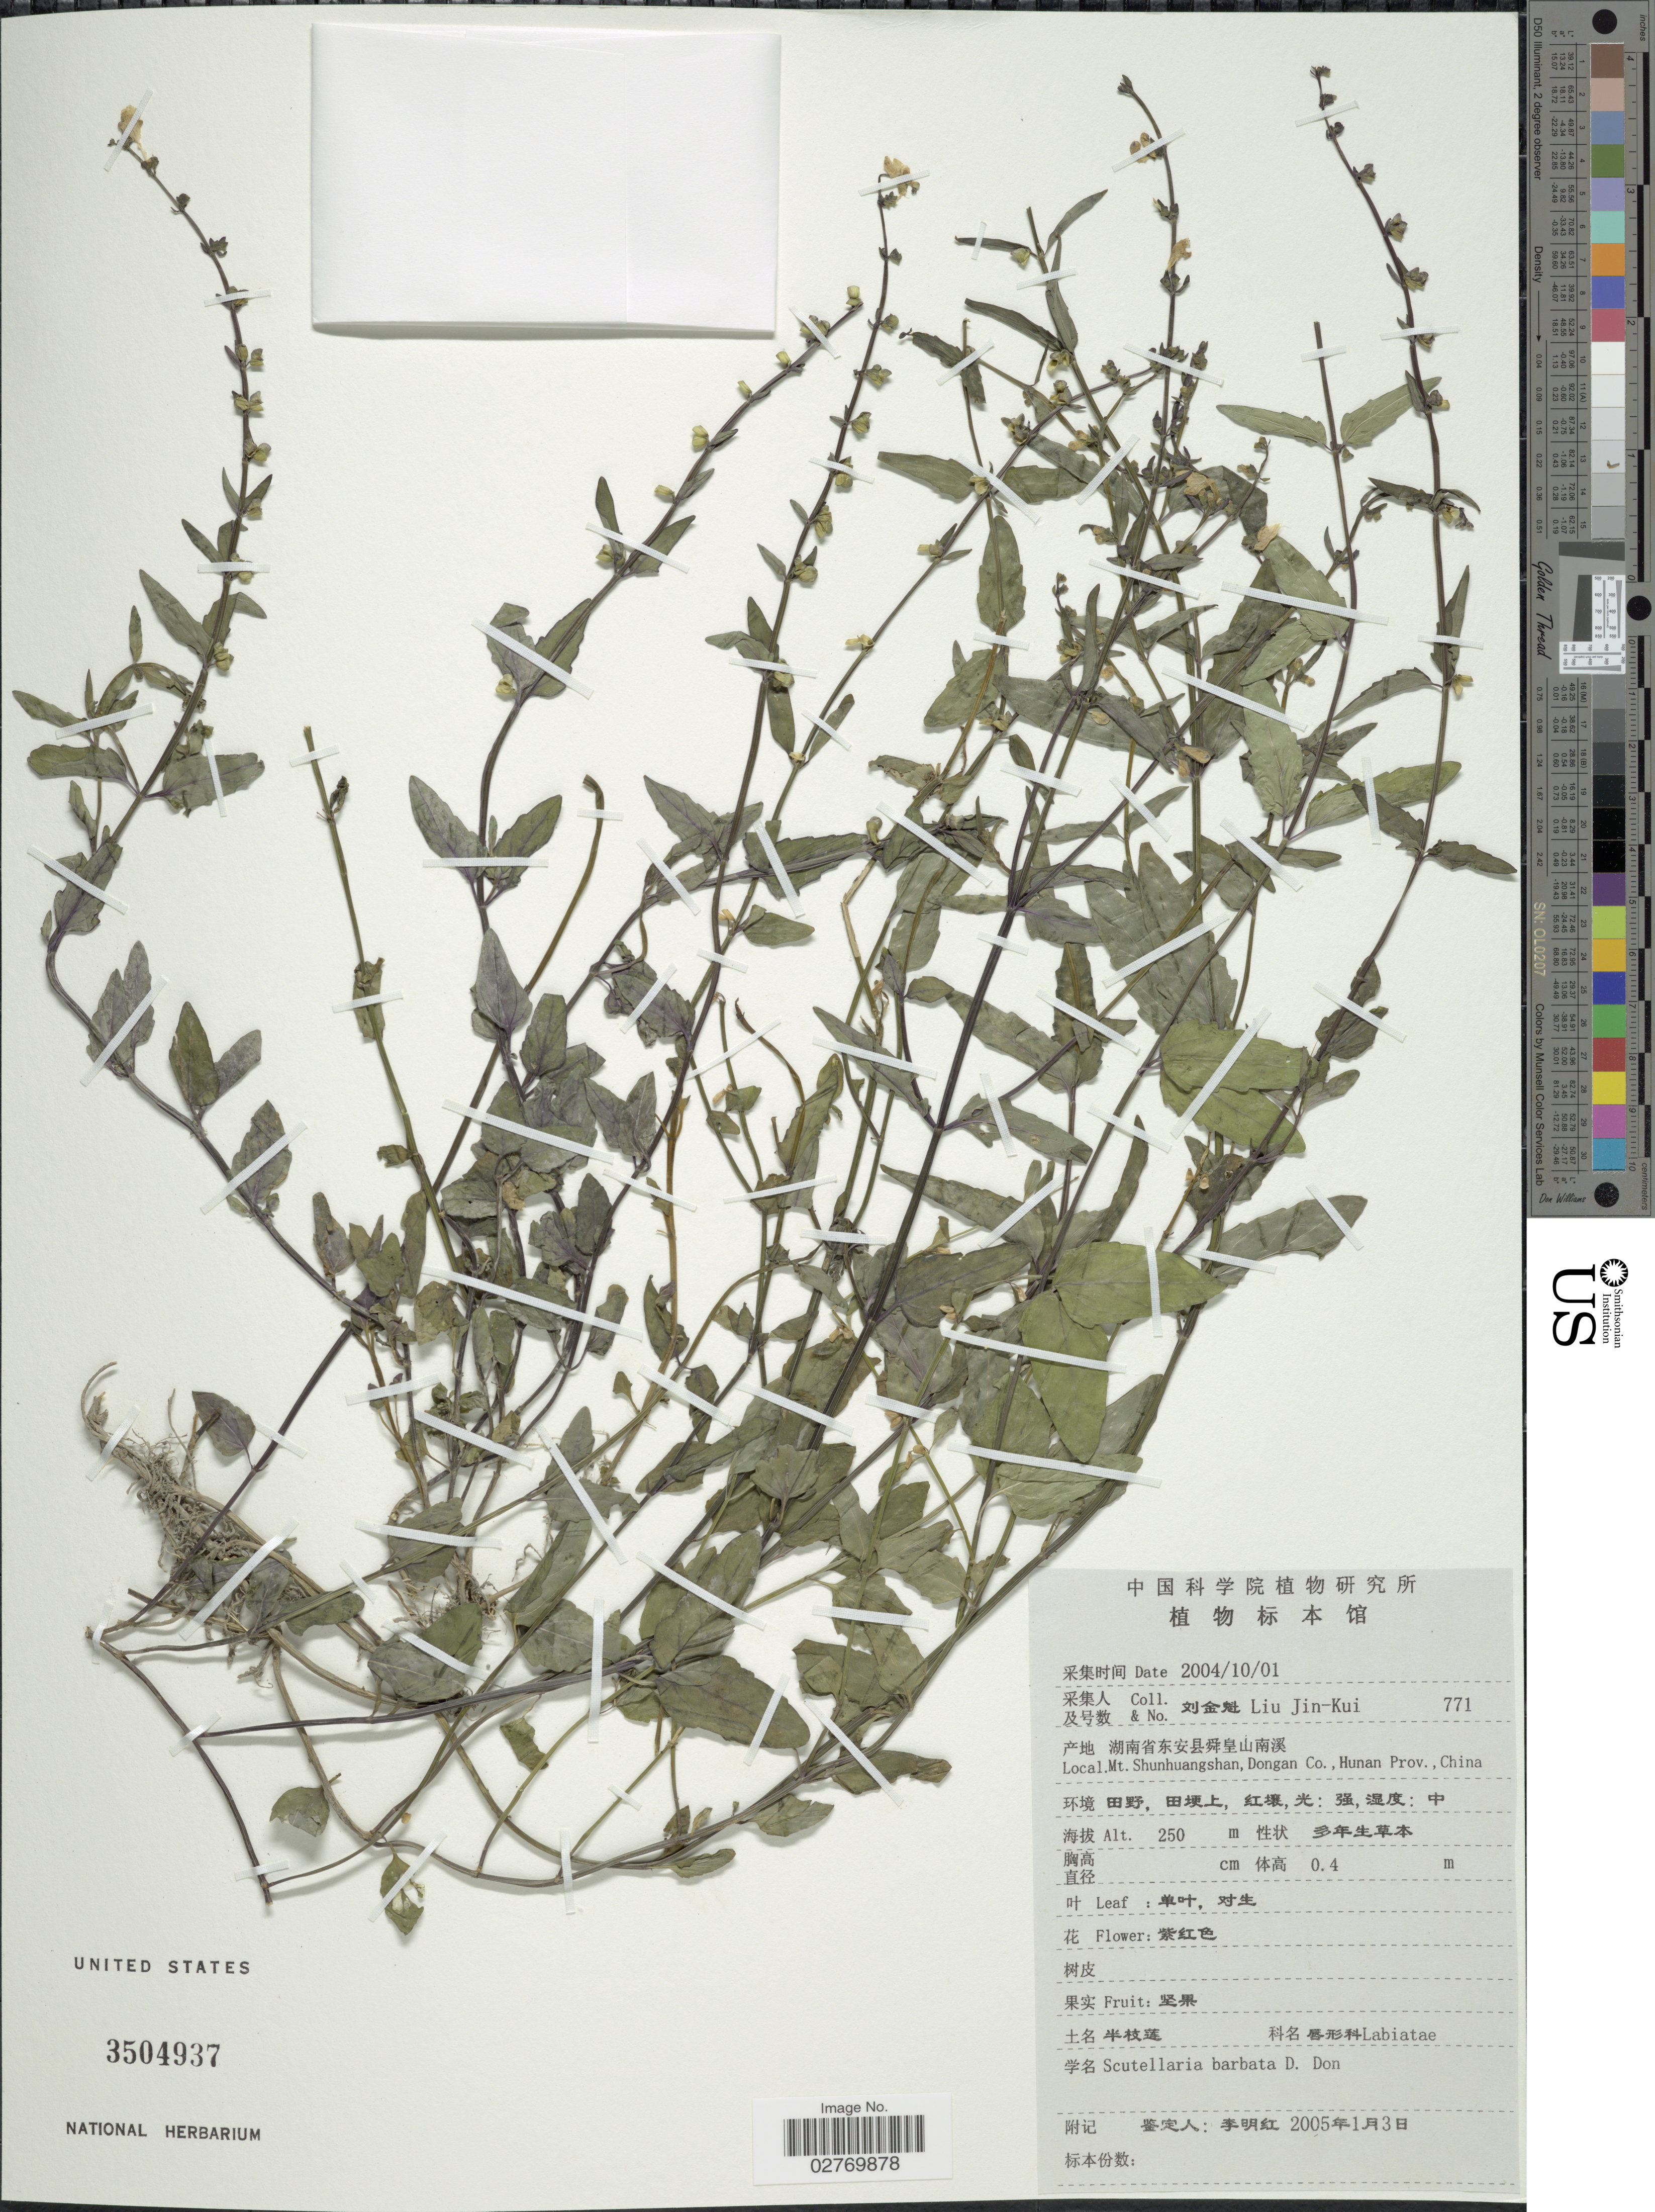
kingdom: Plantae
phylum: Tracheophyta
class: Magnoliopsida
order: Lamiales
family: Lamiaceae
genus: Scutellaria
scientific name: Scutellaria barbata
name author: D. Don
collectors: Liu Jin-Kui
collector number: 771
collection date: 2004-10-01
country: China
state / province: Hunan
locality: Mt. Shunhuangshan, Dongan Co.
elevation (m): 250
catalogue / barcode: US 3504937